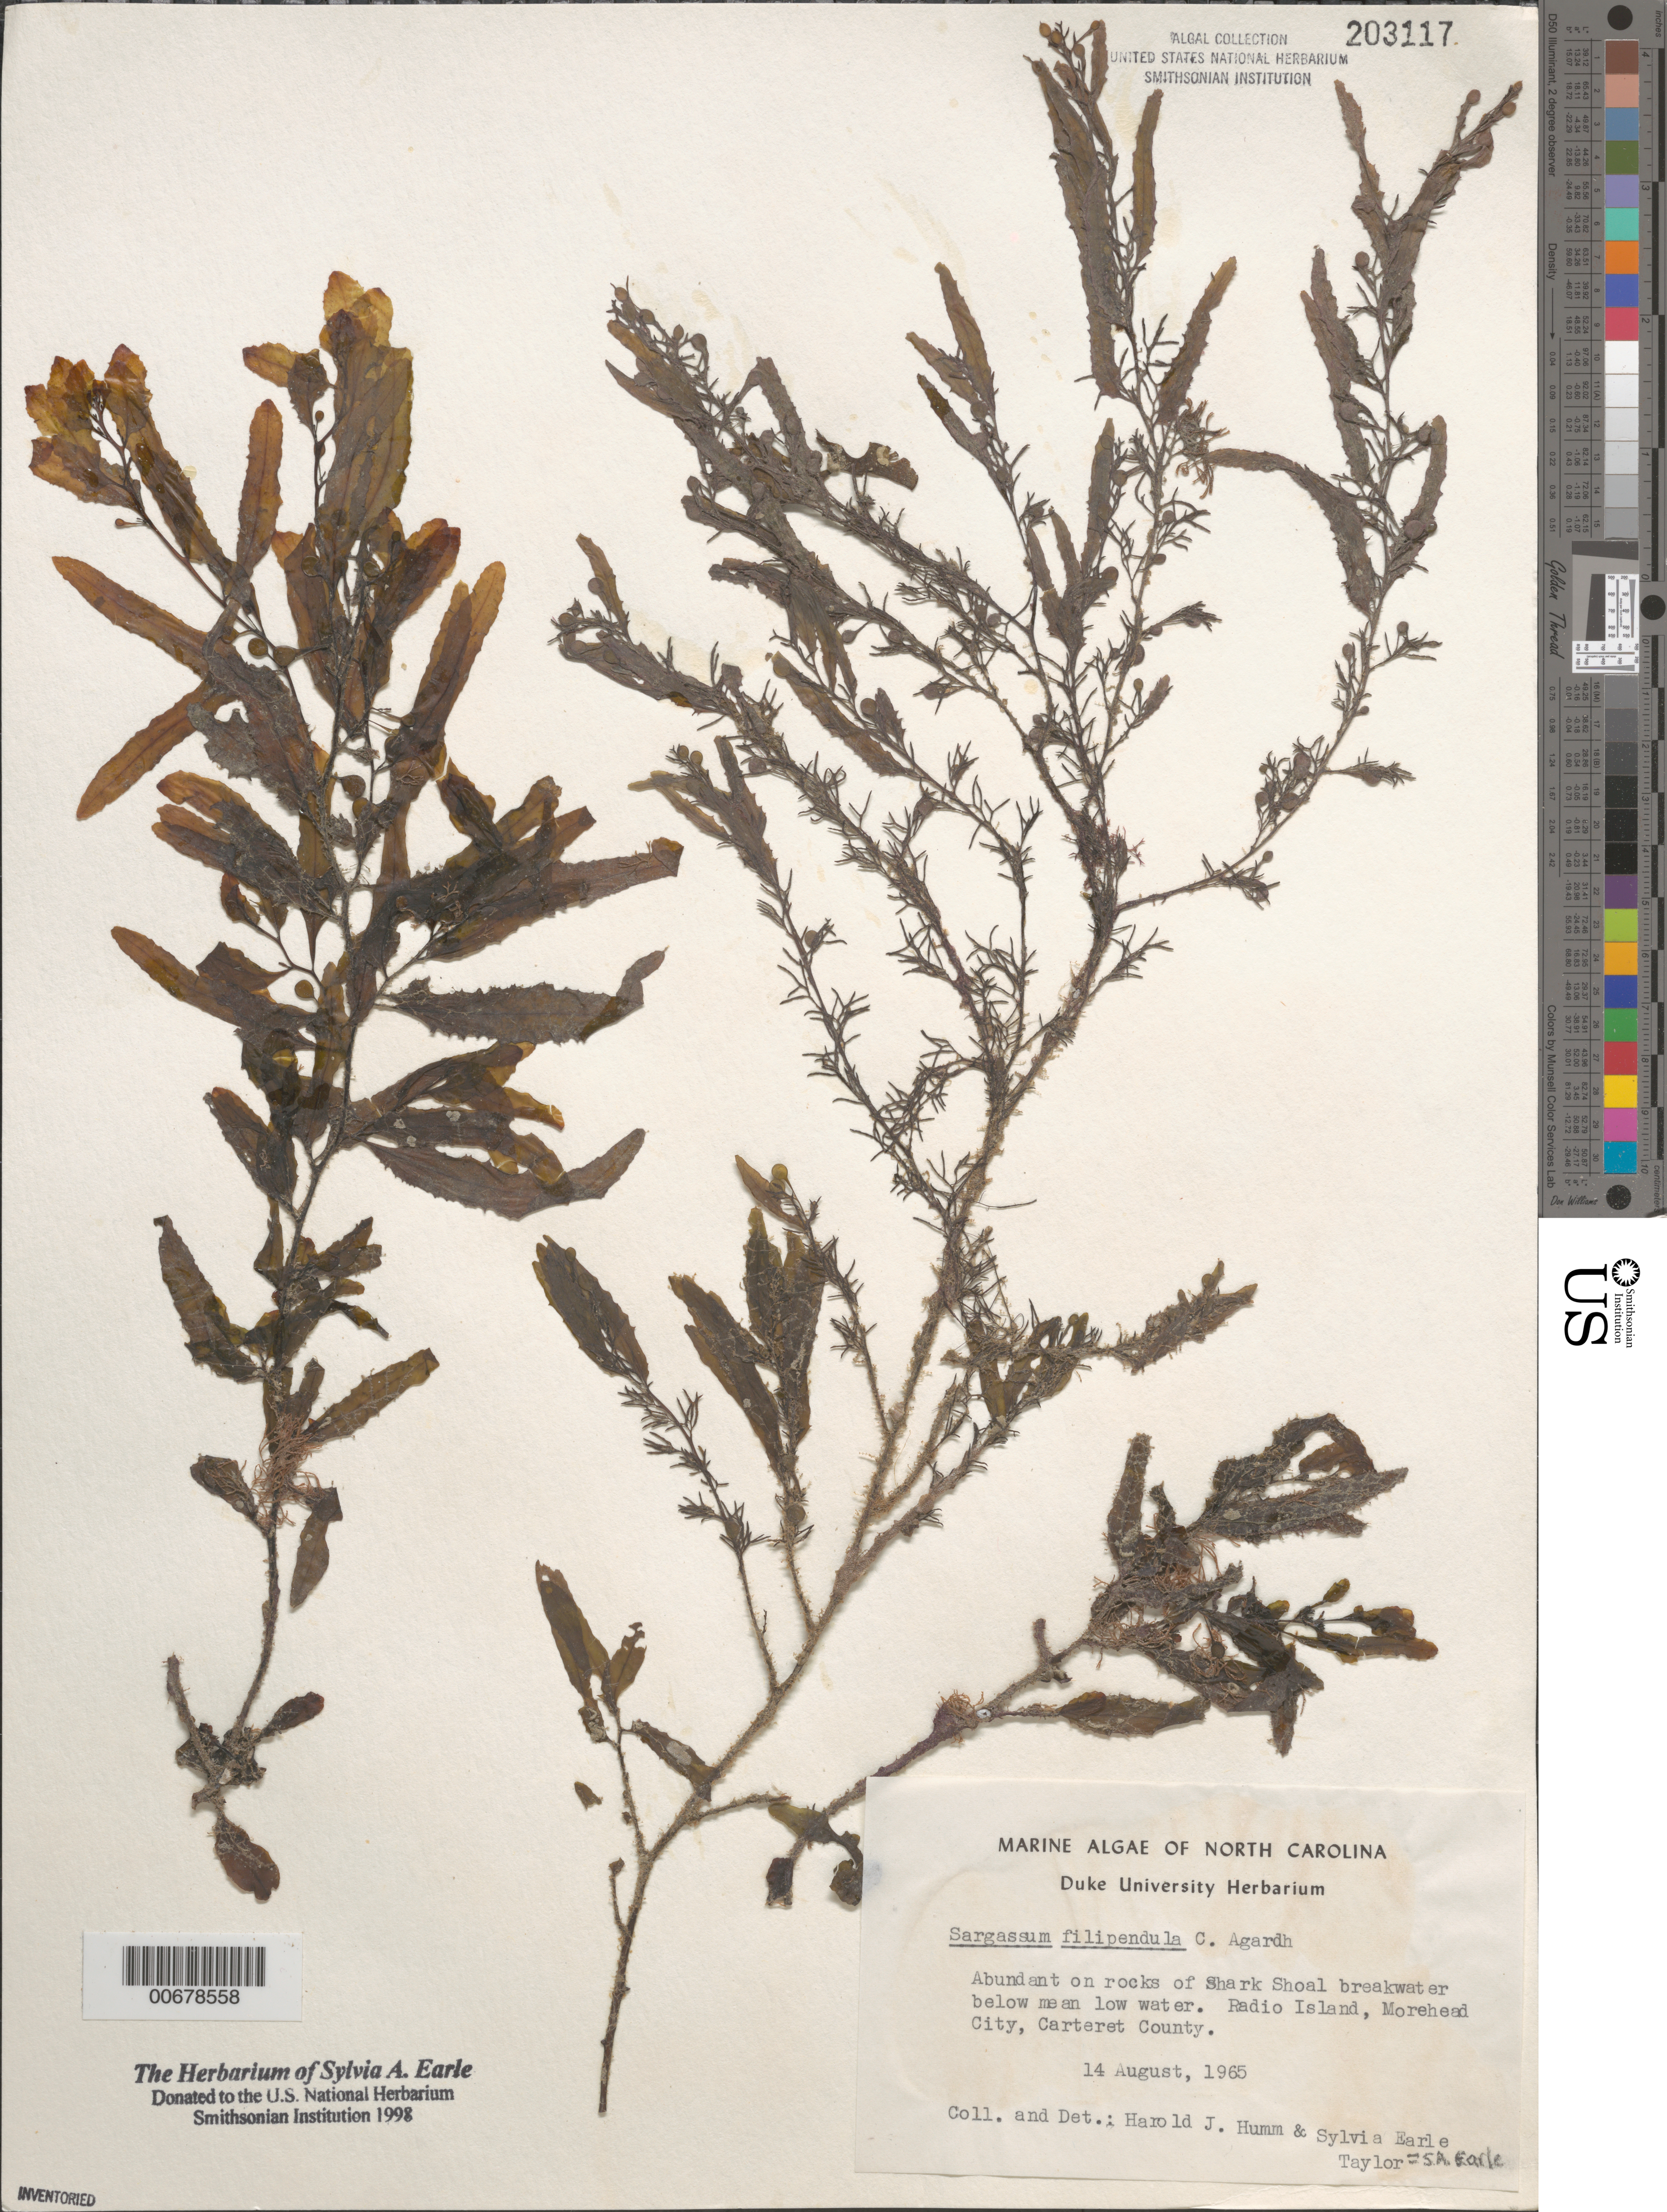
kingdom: Chromista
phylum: Ochrophyta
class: Phaeophyceae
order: Fucales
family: Sargassaceae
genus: Sargassum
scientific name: Sargassum filipendula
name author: C. Agardh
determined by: Humm, Harold J.; Earle, S. A.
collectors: H. J. Humm & S. A. Earle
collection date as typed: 14 Aug 1965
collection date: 1965-08-14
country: United States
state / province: North Carolina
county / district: Carteret County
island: Radio Island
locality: Shark Shoal breakwater, Morehead City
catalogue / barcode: US 203117